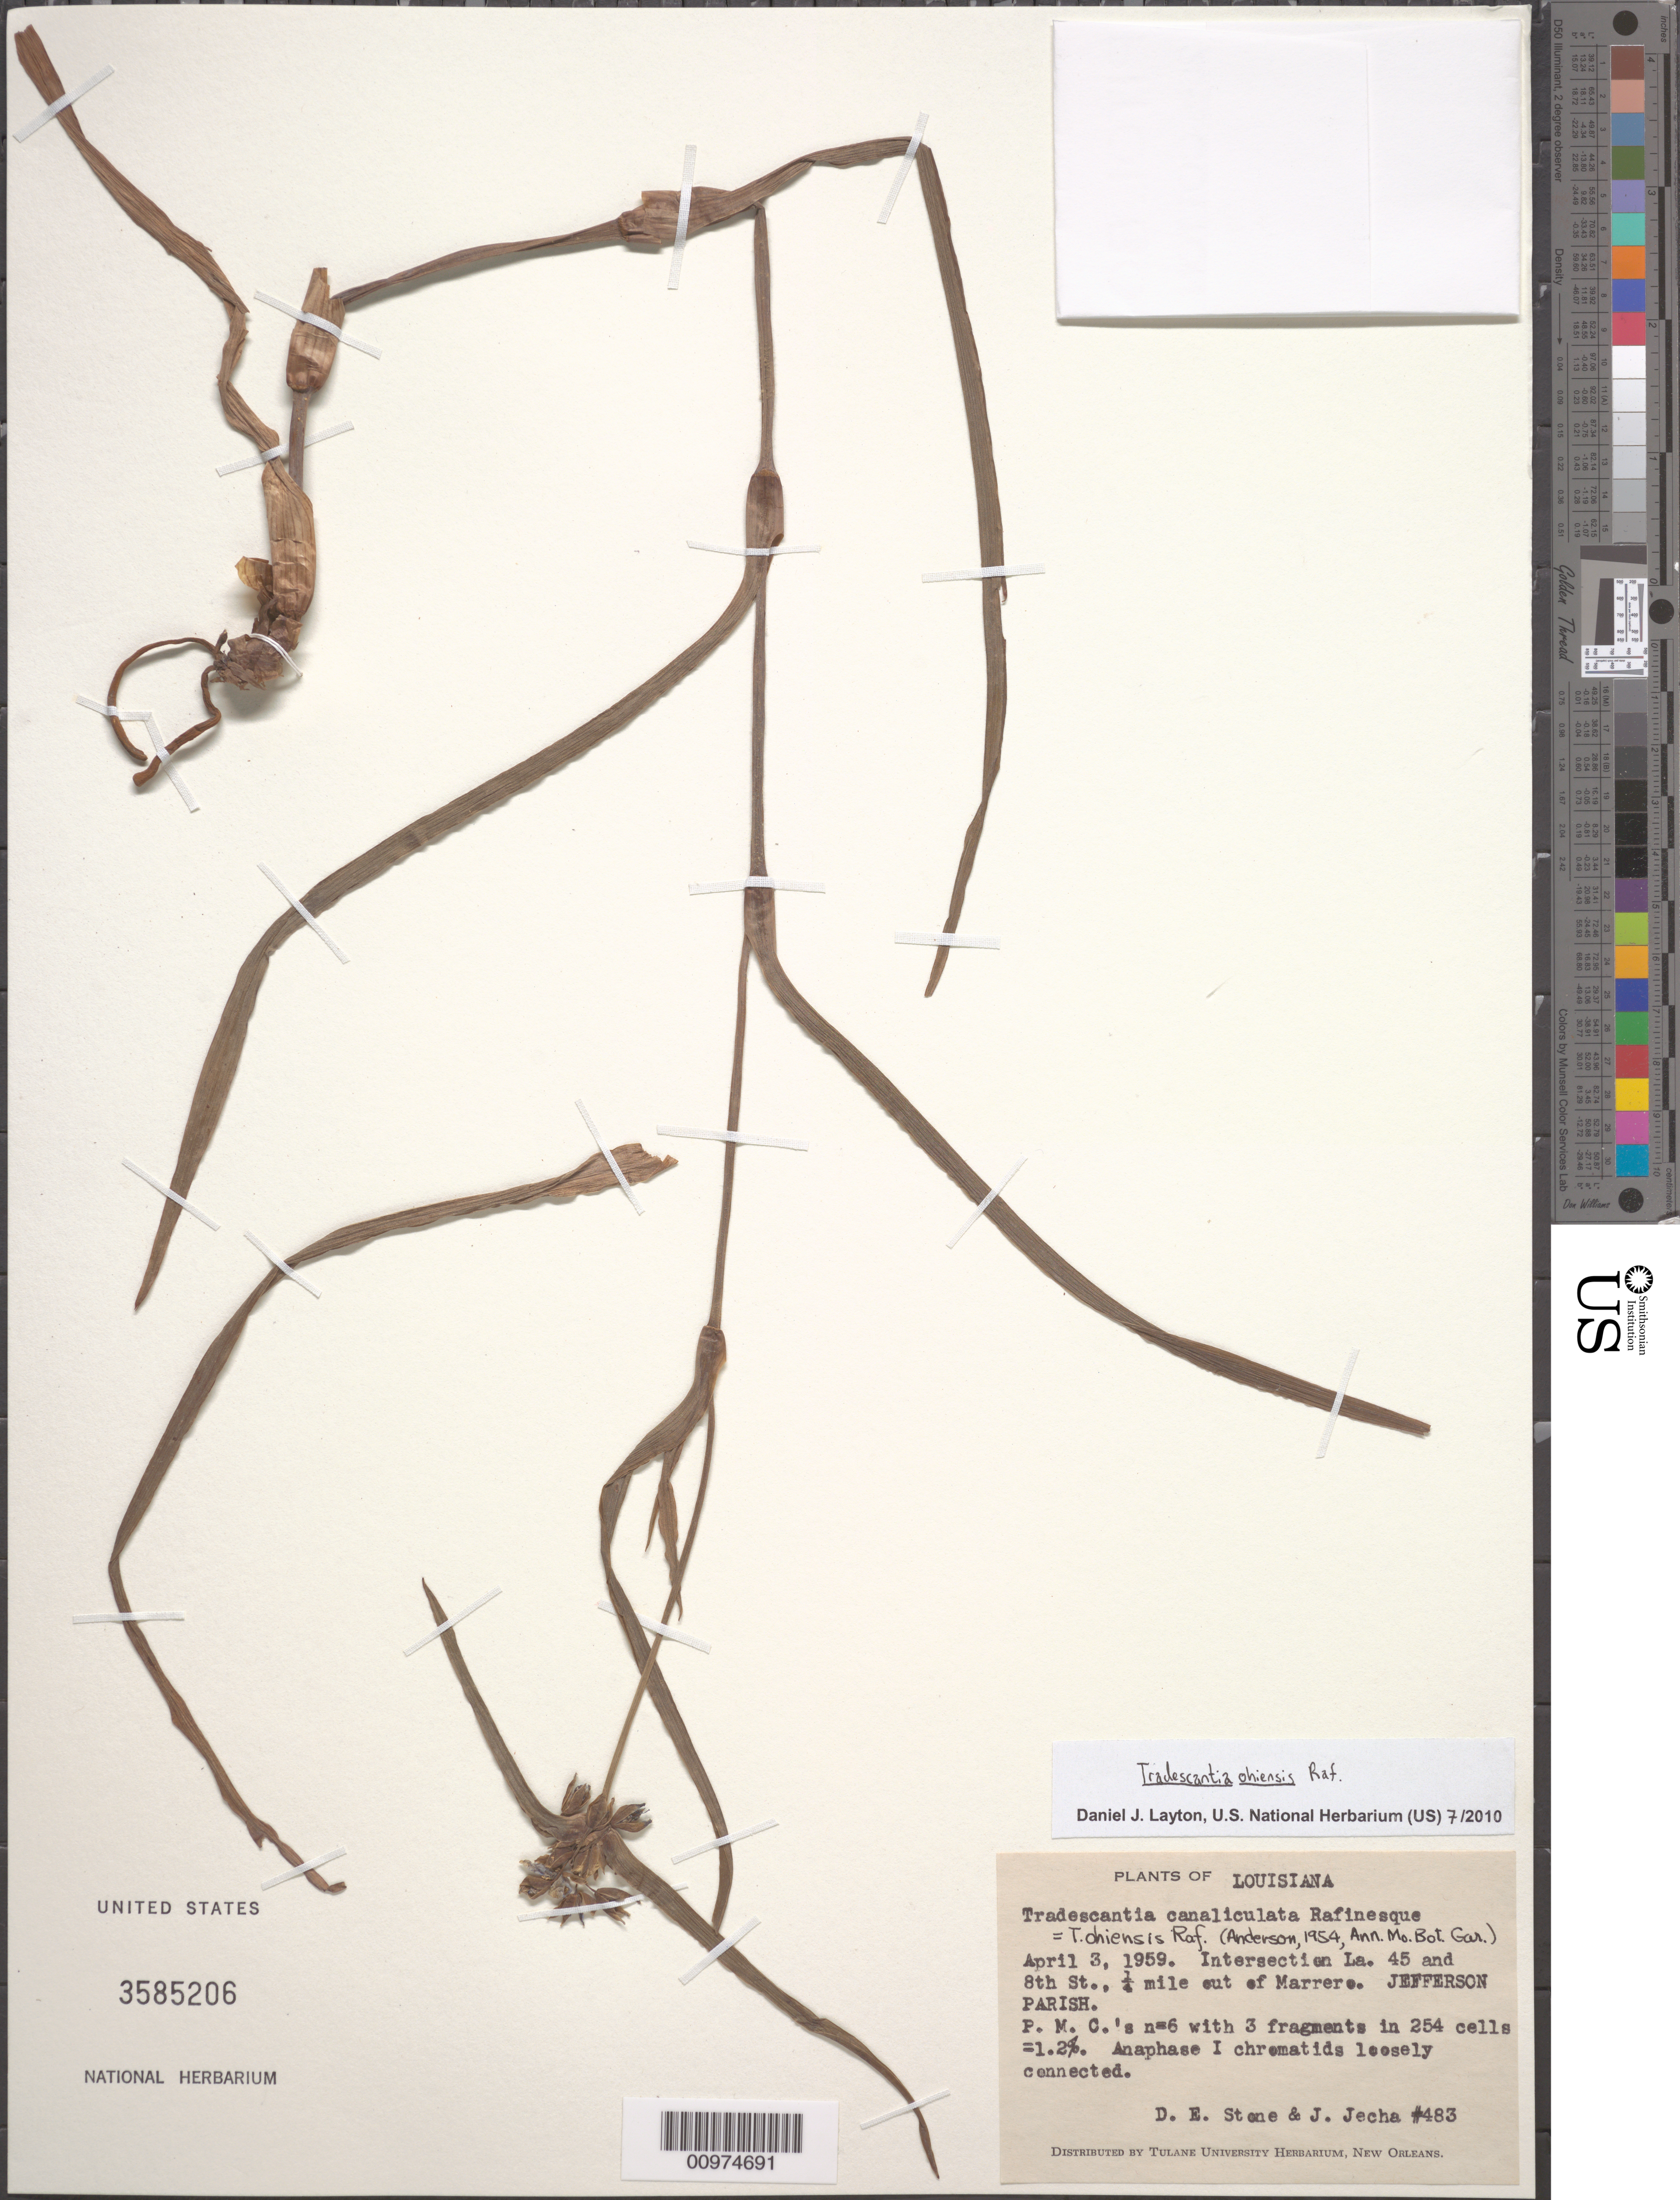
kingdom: Plantae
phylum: Tracheophyta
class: Liliopsida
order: Commelinales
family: Commelinaceae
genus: Tradescantia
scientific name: Tradescantia ohiensis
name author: Raf.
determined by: Layton, Daniel J.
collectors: D. E. Stone & J. Jecha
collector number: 483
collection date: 1959-04-03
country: United States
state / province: Louisiana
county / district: Jefferson Parish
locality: Intersection La. 45 and 8th St. ¼ mile out of Marrere.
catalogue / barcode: US 3585206